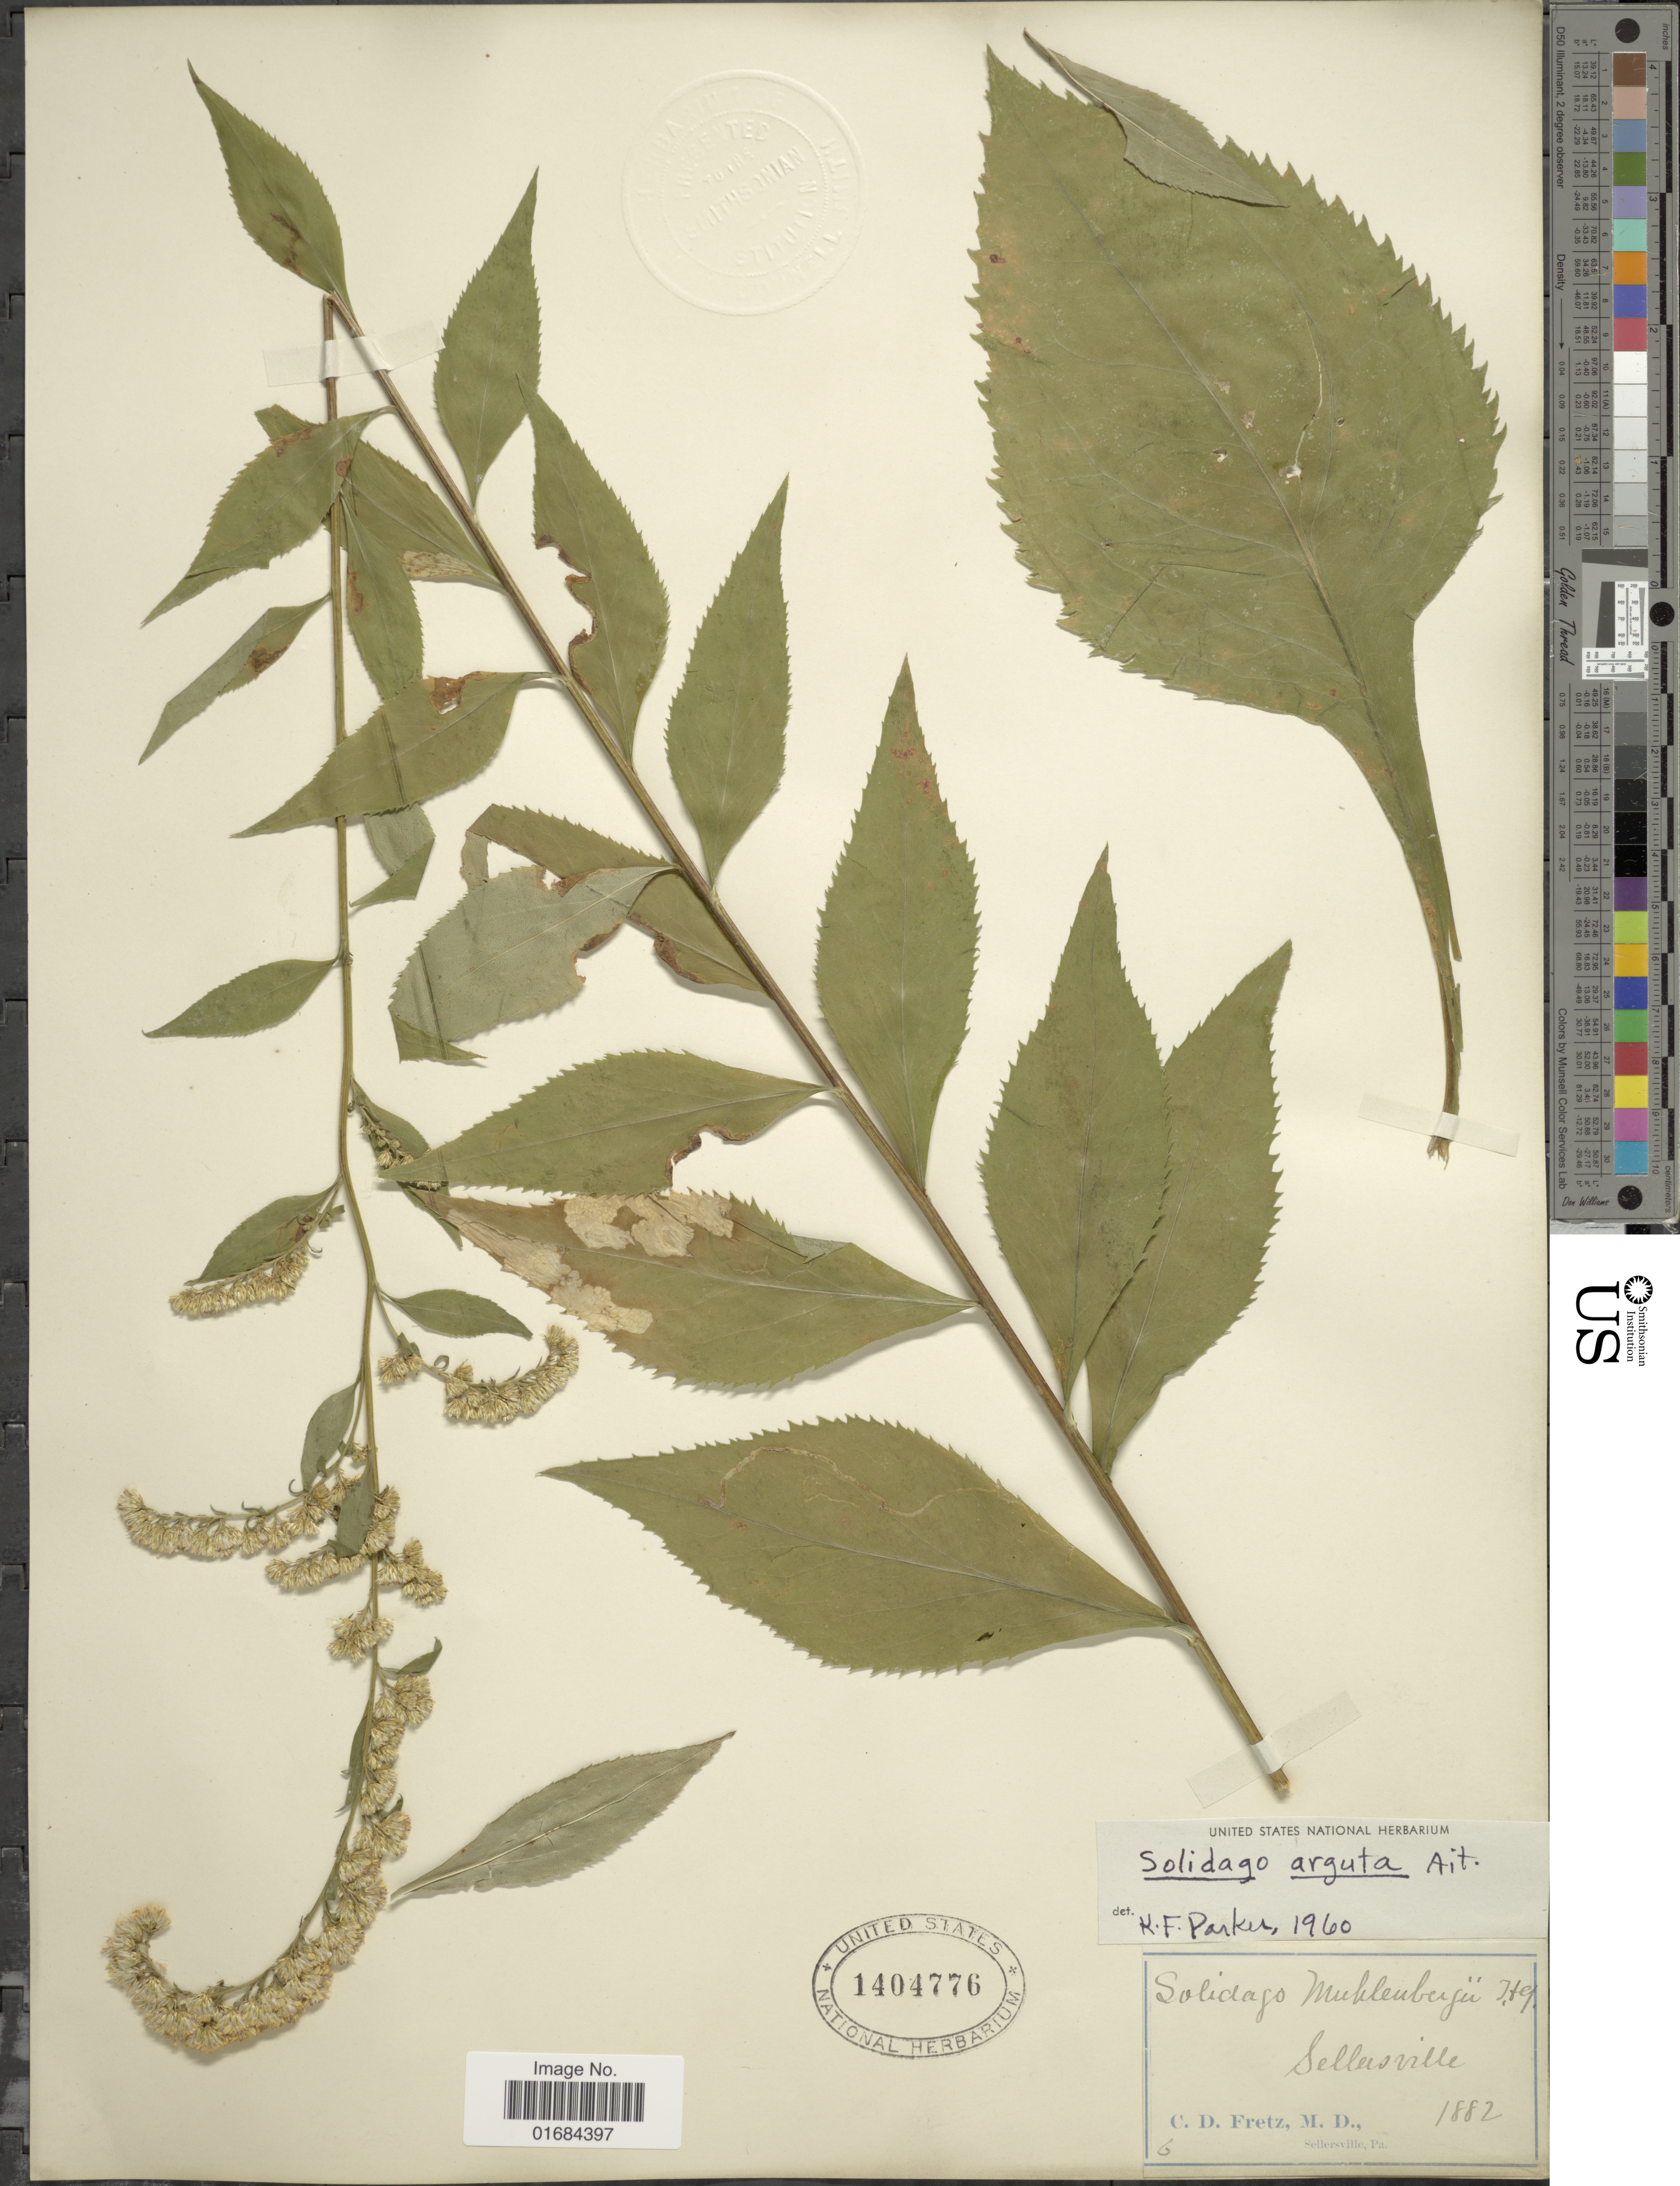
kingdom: Plantae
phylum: Tracheophyta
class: Magnoliopsida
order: Asterales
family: Asteraceae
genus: Solidago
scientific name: Solidago arguta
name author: Aiton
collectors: C. D. Fretz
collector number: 6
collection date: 1882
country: United States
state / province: Pennsylvania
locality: Sellersville.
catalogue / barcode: US 1404776